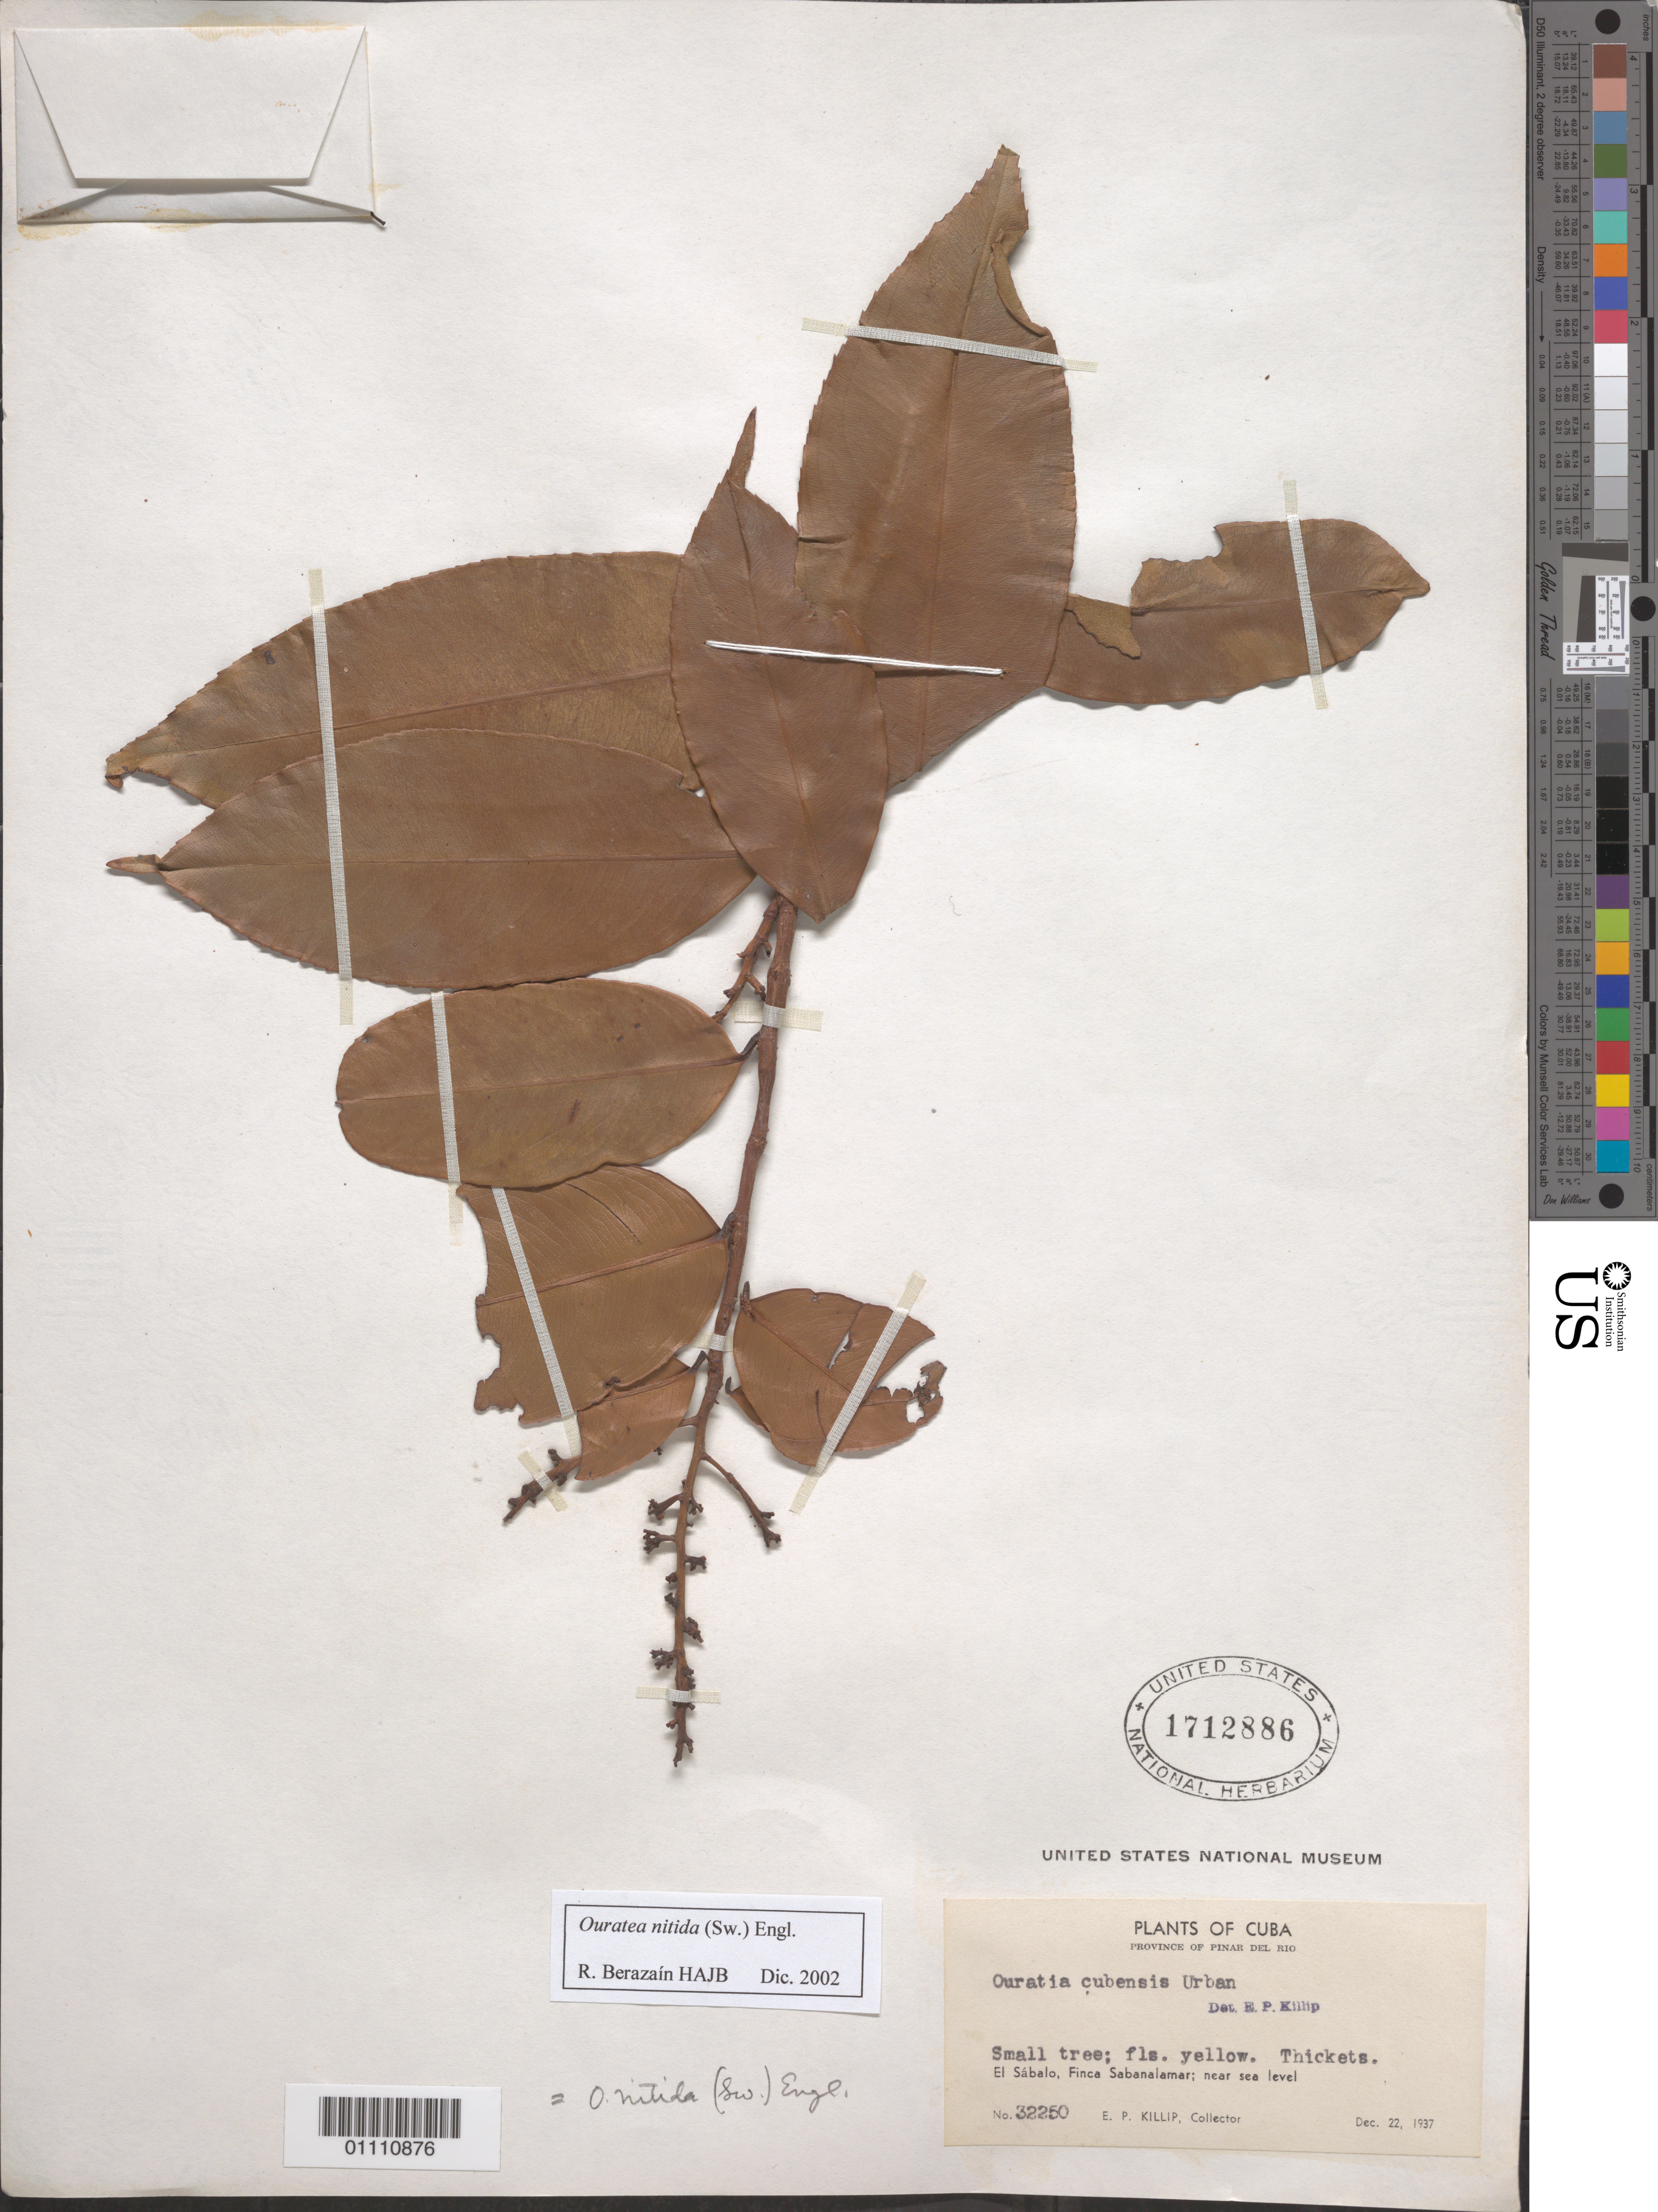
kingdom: Plantae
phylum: Tracheophyta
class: Magnoliopsida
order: Malpighiales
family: Ochnaceae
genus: Ouratea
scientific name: Ouratea nitida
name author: (Sw.) Engl.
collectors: E. P. Killip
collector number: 32250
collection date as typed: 22 Dec 1937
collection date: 1937-12-22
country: Cuba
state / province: Pinar del Rio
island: Cuba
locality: near sea level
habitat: in a thicket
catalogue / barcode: US 1712886